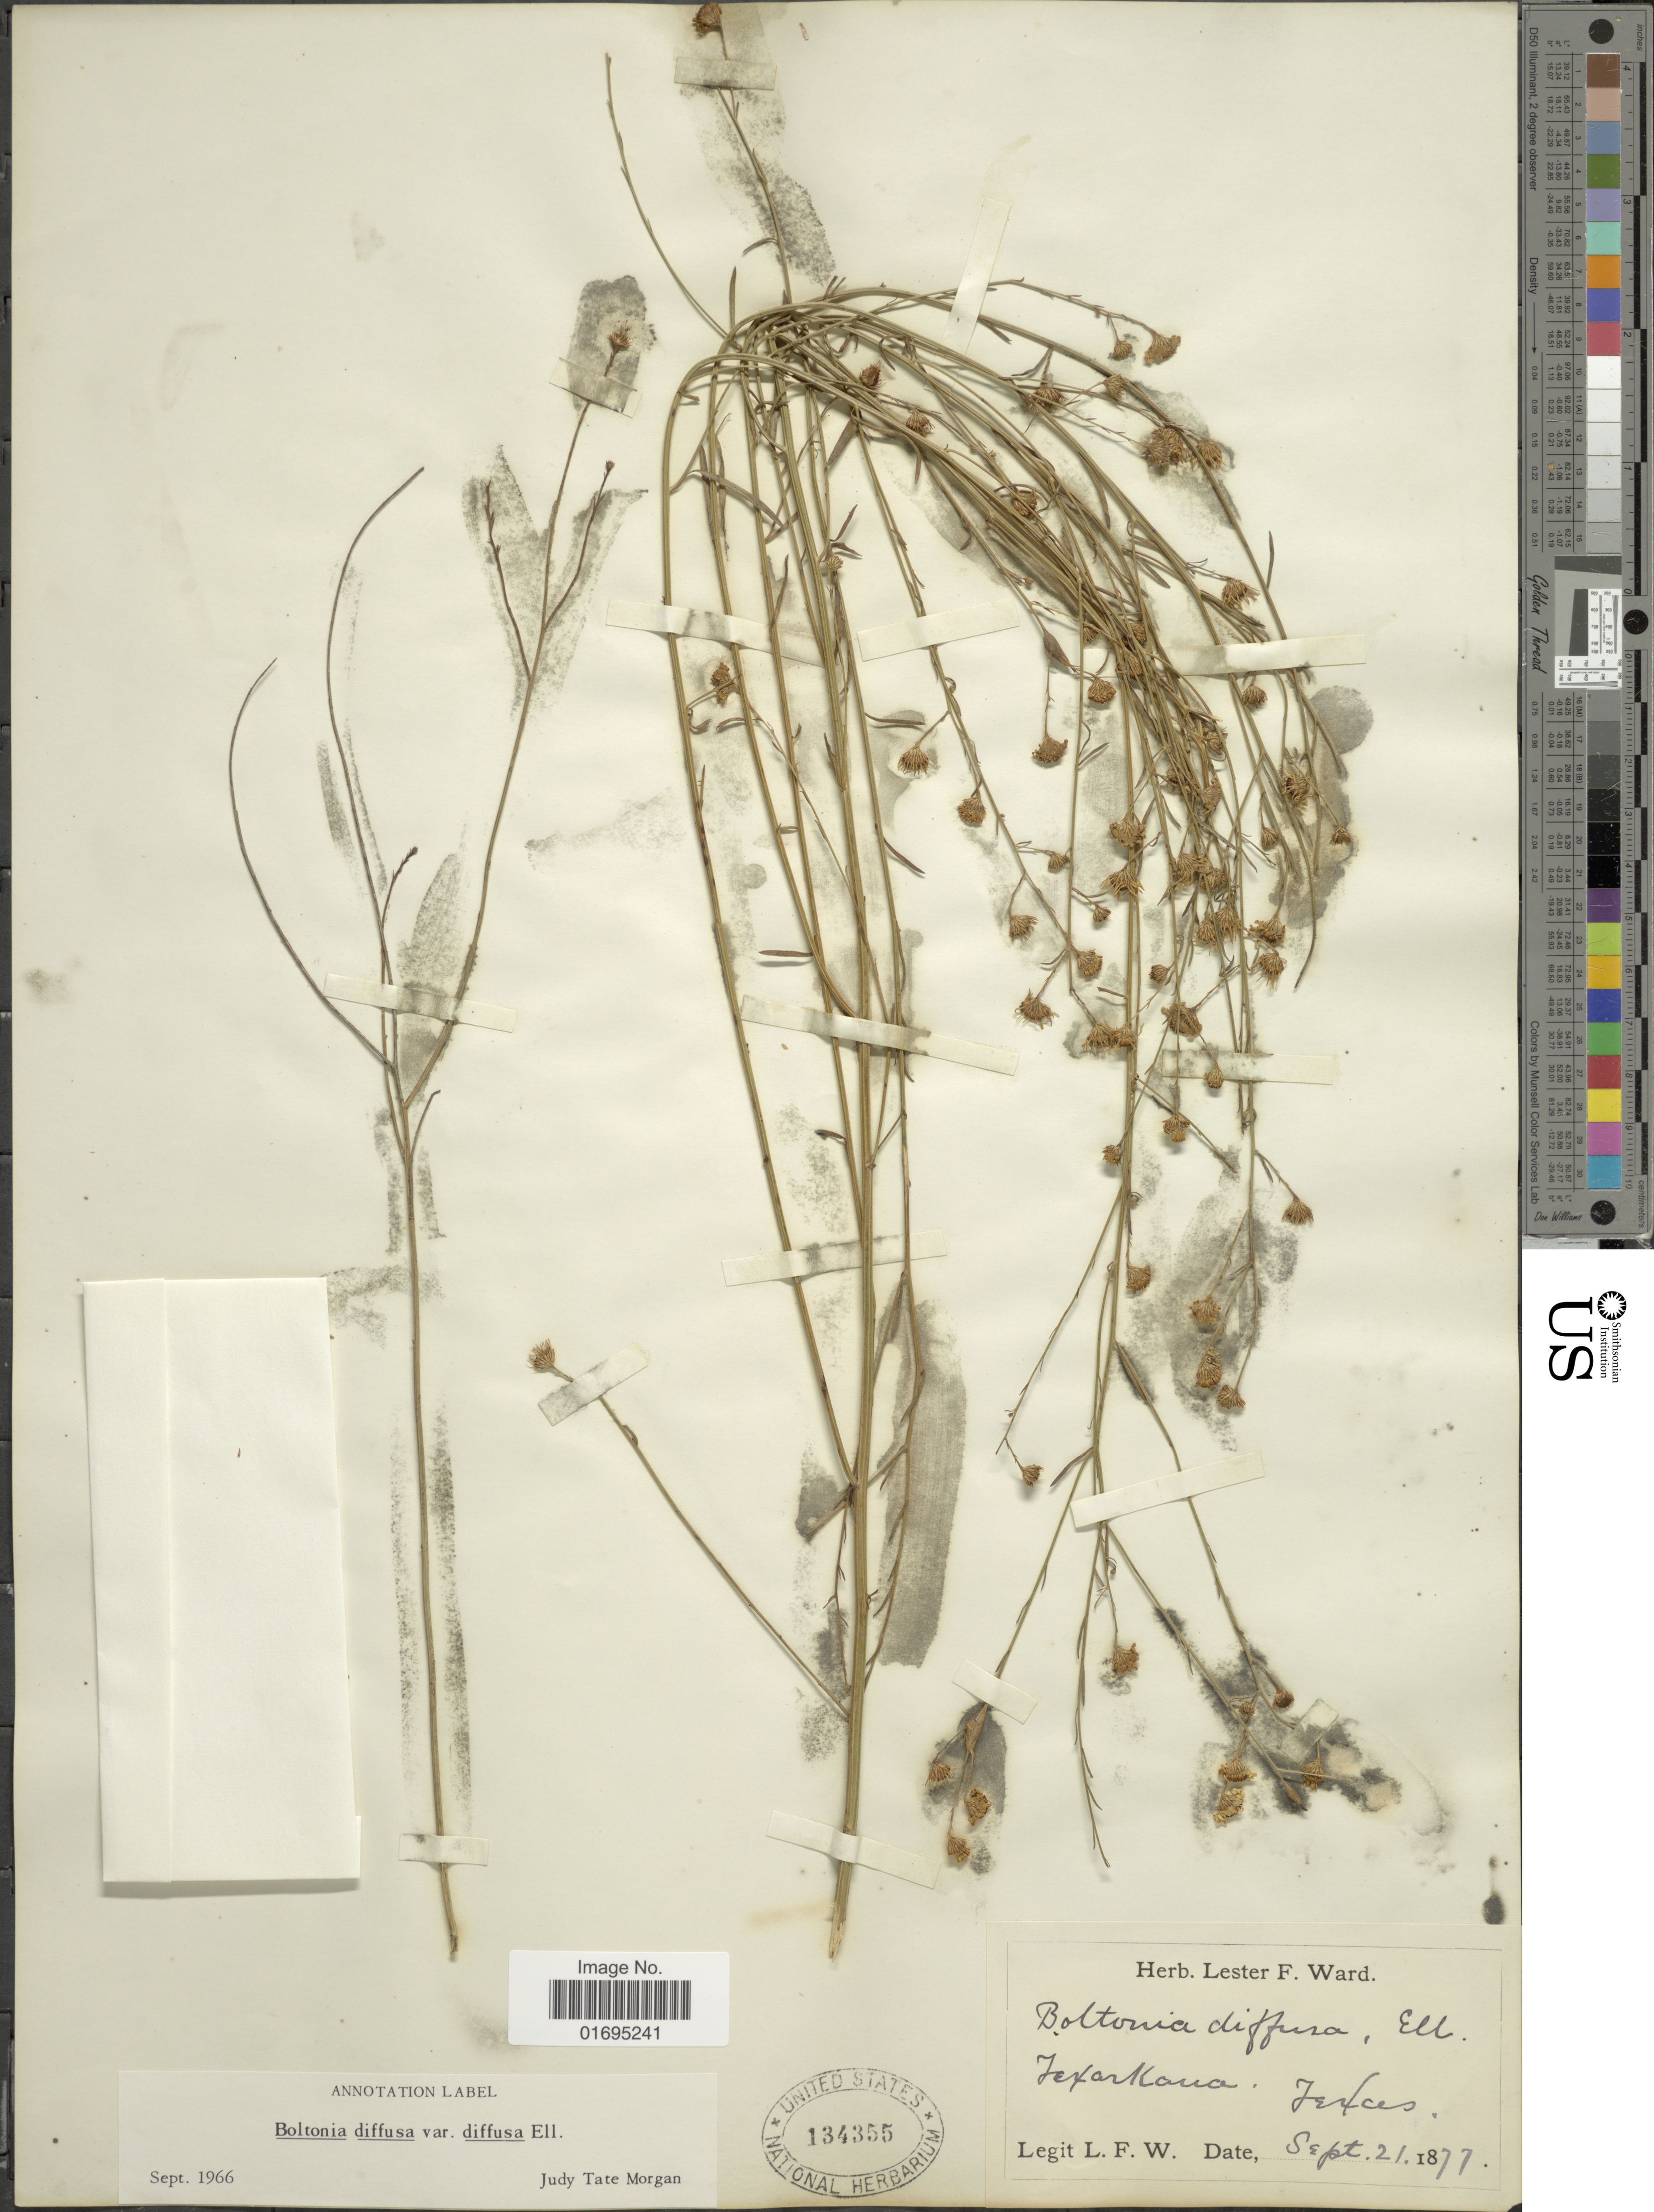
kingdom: Plantae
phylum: Tracheophyta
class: Magnoliopsida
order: Asterales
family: Asteraceae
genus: Boltonia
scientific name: Boltonia diffusa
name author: Elliott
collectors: L. F. Ward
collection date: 1877-09-21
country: United States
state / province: Texas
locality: Texarkana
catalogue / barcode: US 134355